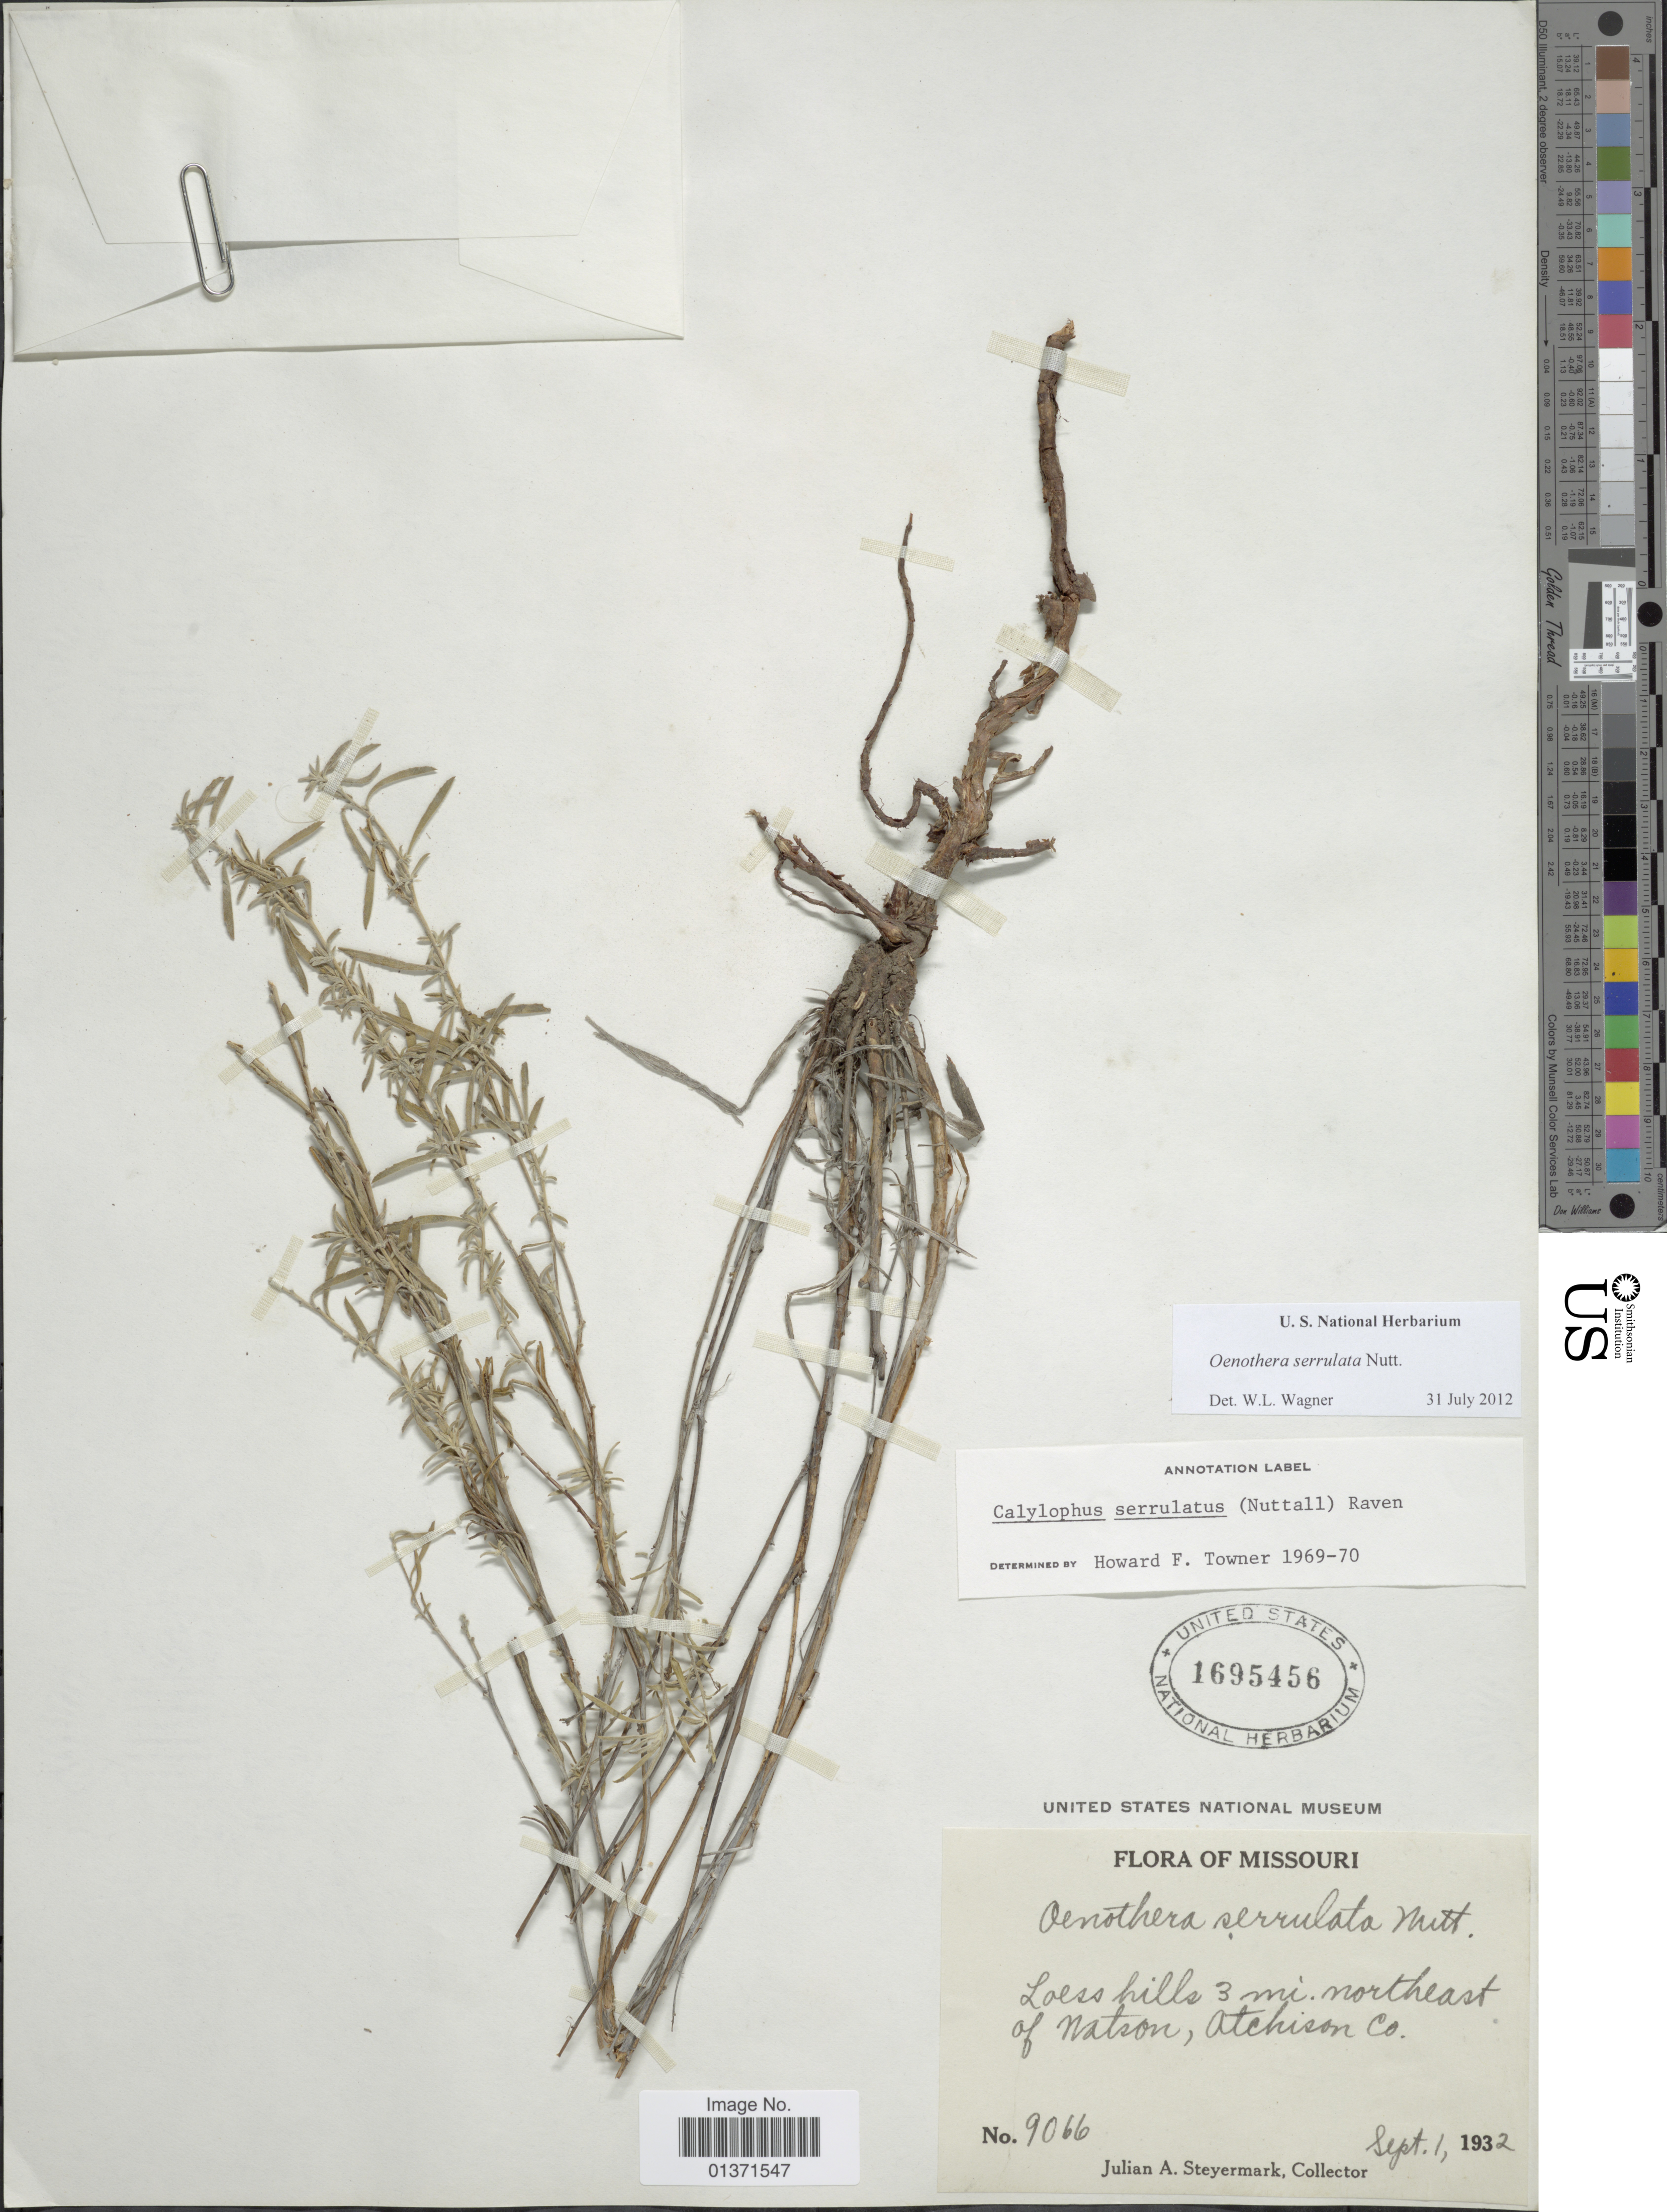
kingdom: Plantae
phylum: Tracheophyta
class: Magnoliopsida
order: Myrtales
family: Onagraceae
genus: Oenothera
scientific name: Oenothera serrulata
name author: Nutt.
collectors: J. Steyermark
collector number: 9066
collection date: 1932-09-01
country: United States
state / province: Missouri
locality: Loess hills 3 mi. northeast of Watson, Atchison Co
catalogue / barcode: US 1695456